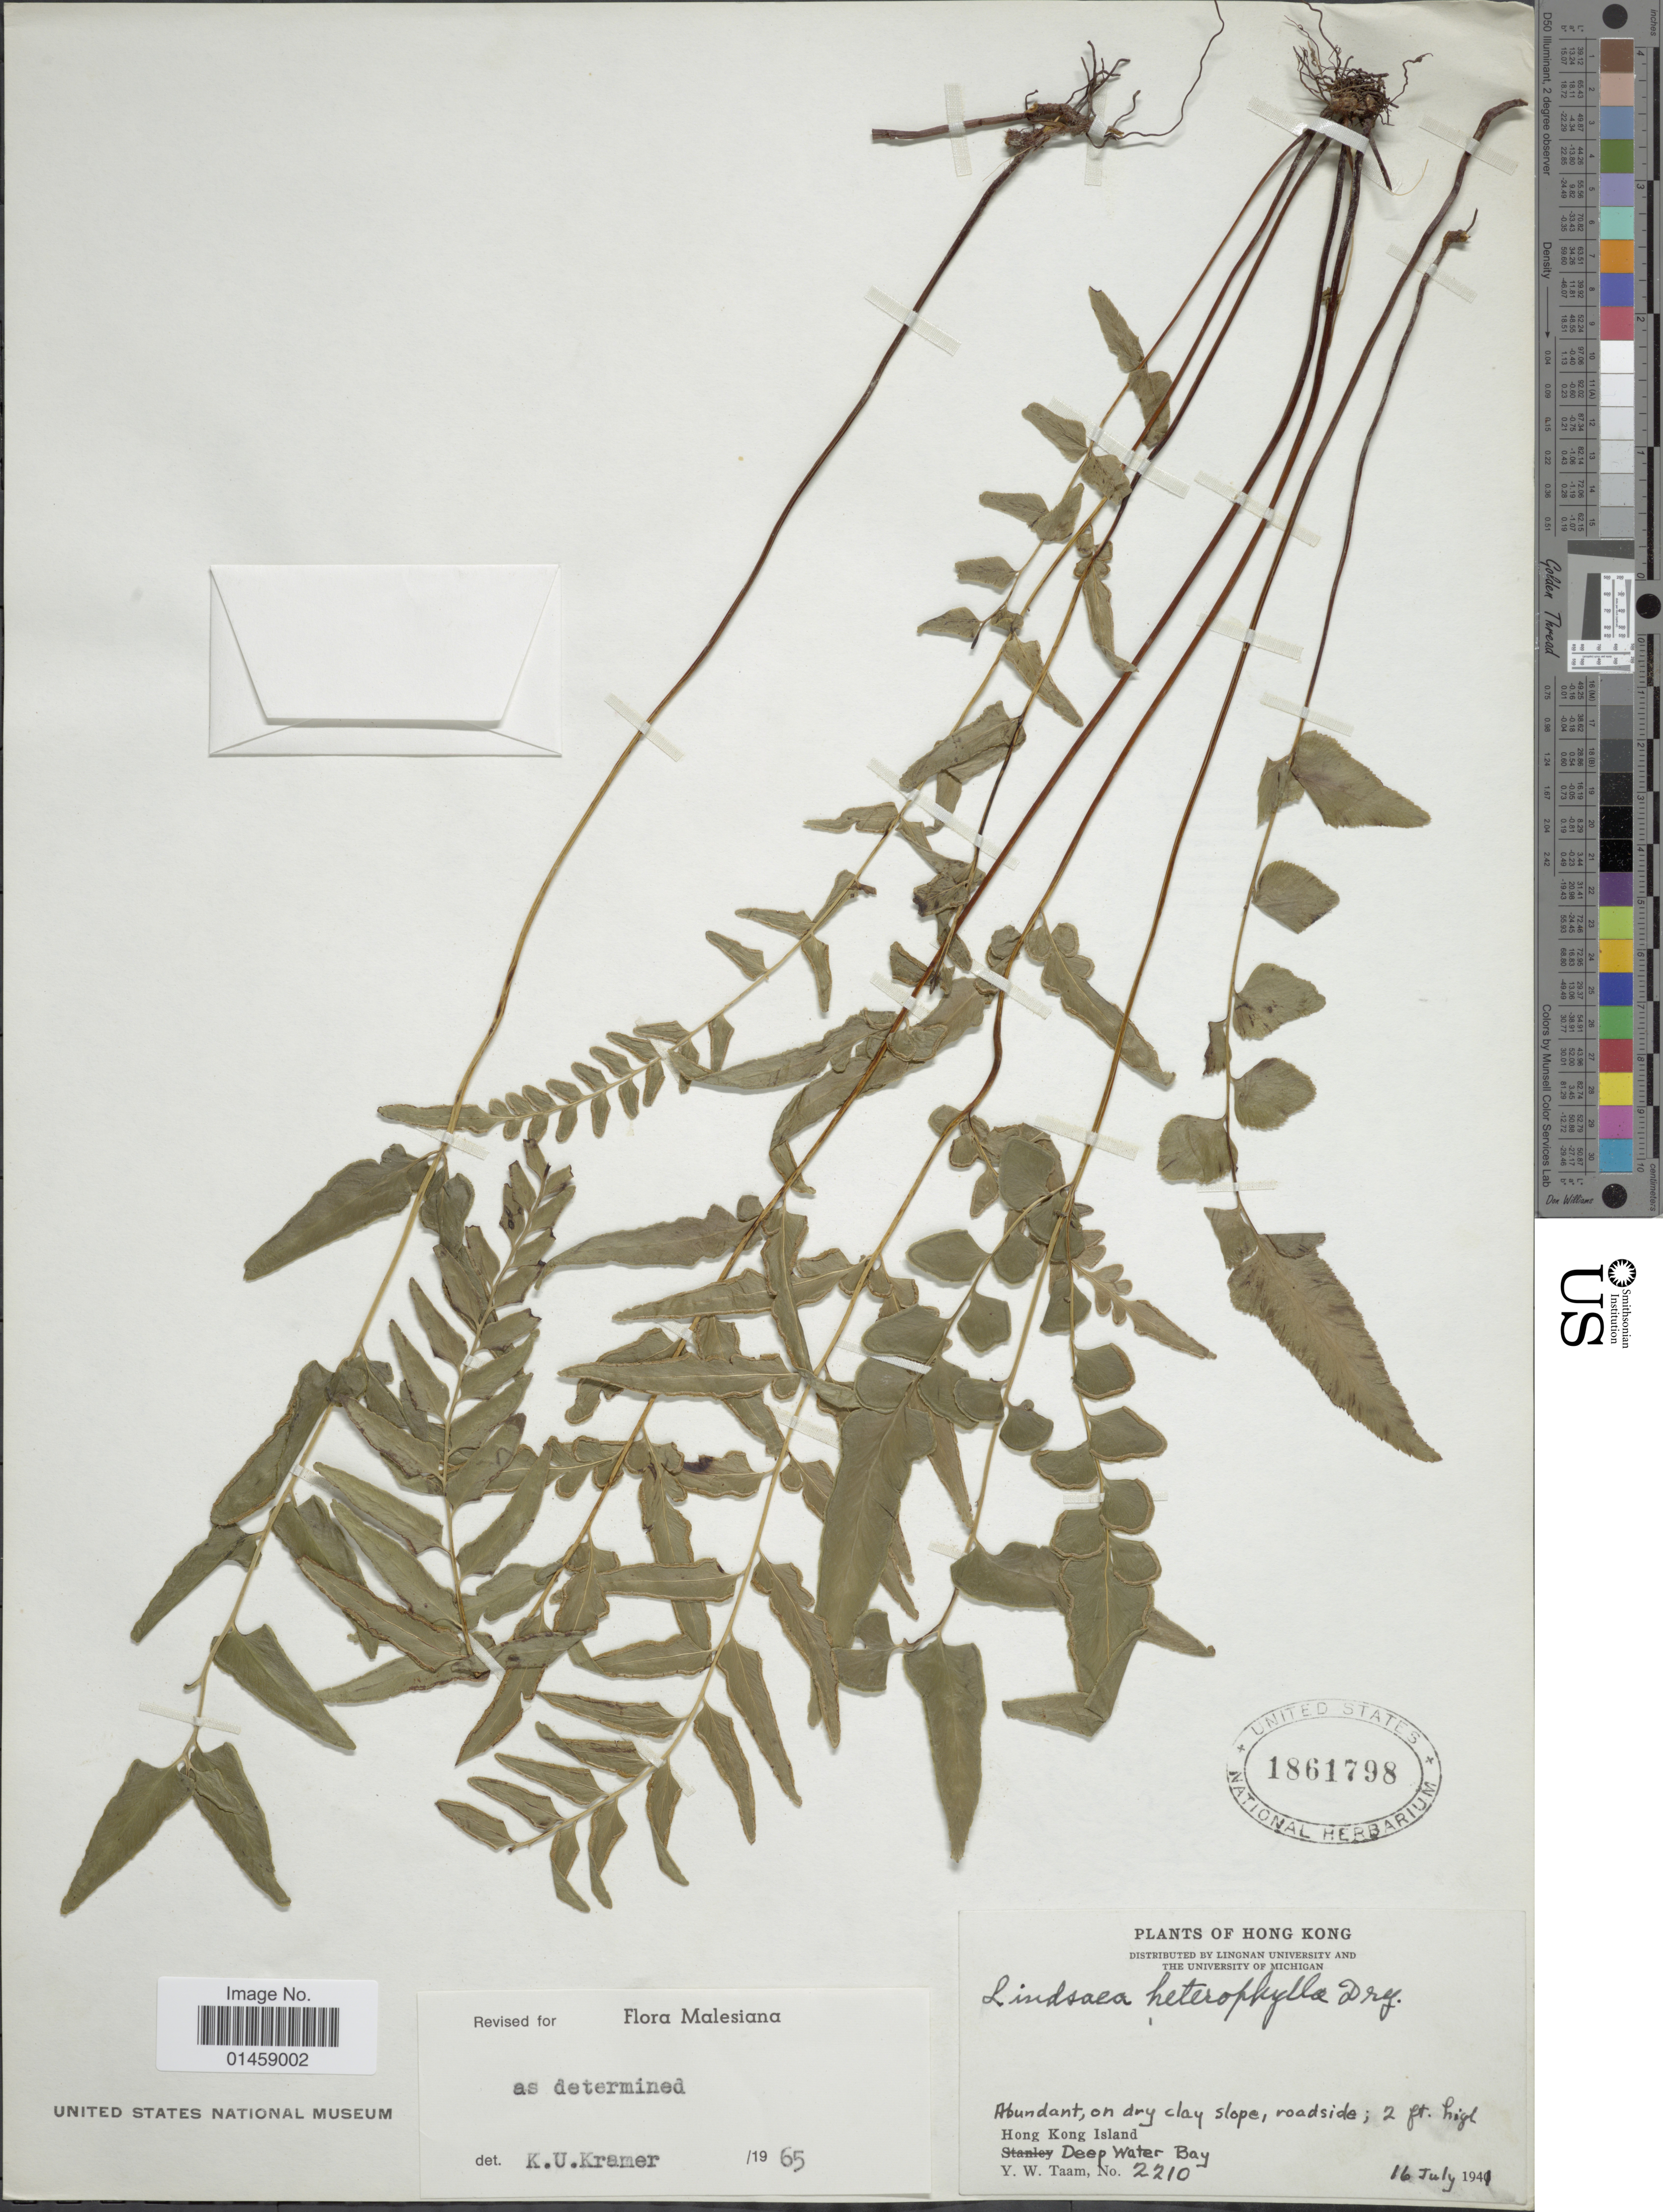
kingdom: Plantae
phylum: Tracheophyta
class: Polypodiopsida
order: Polypodiales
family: Lindsaeaceae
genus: Lindsaea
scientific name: Lindsaea heterophylla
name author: Dryand.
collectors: Y. W. Taam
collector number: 2210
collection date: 1941-07-16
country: China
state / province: Hong Kong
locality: Hong Kong Island. Deep water bay.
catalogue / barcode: US 1861798